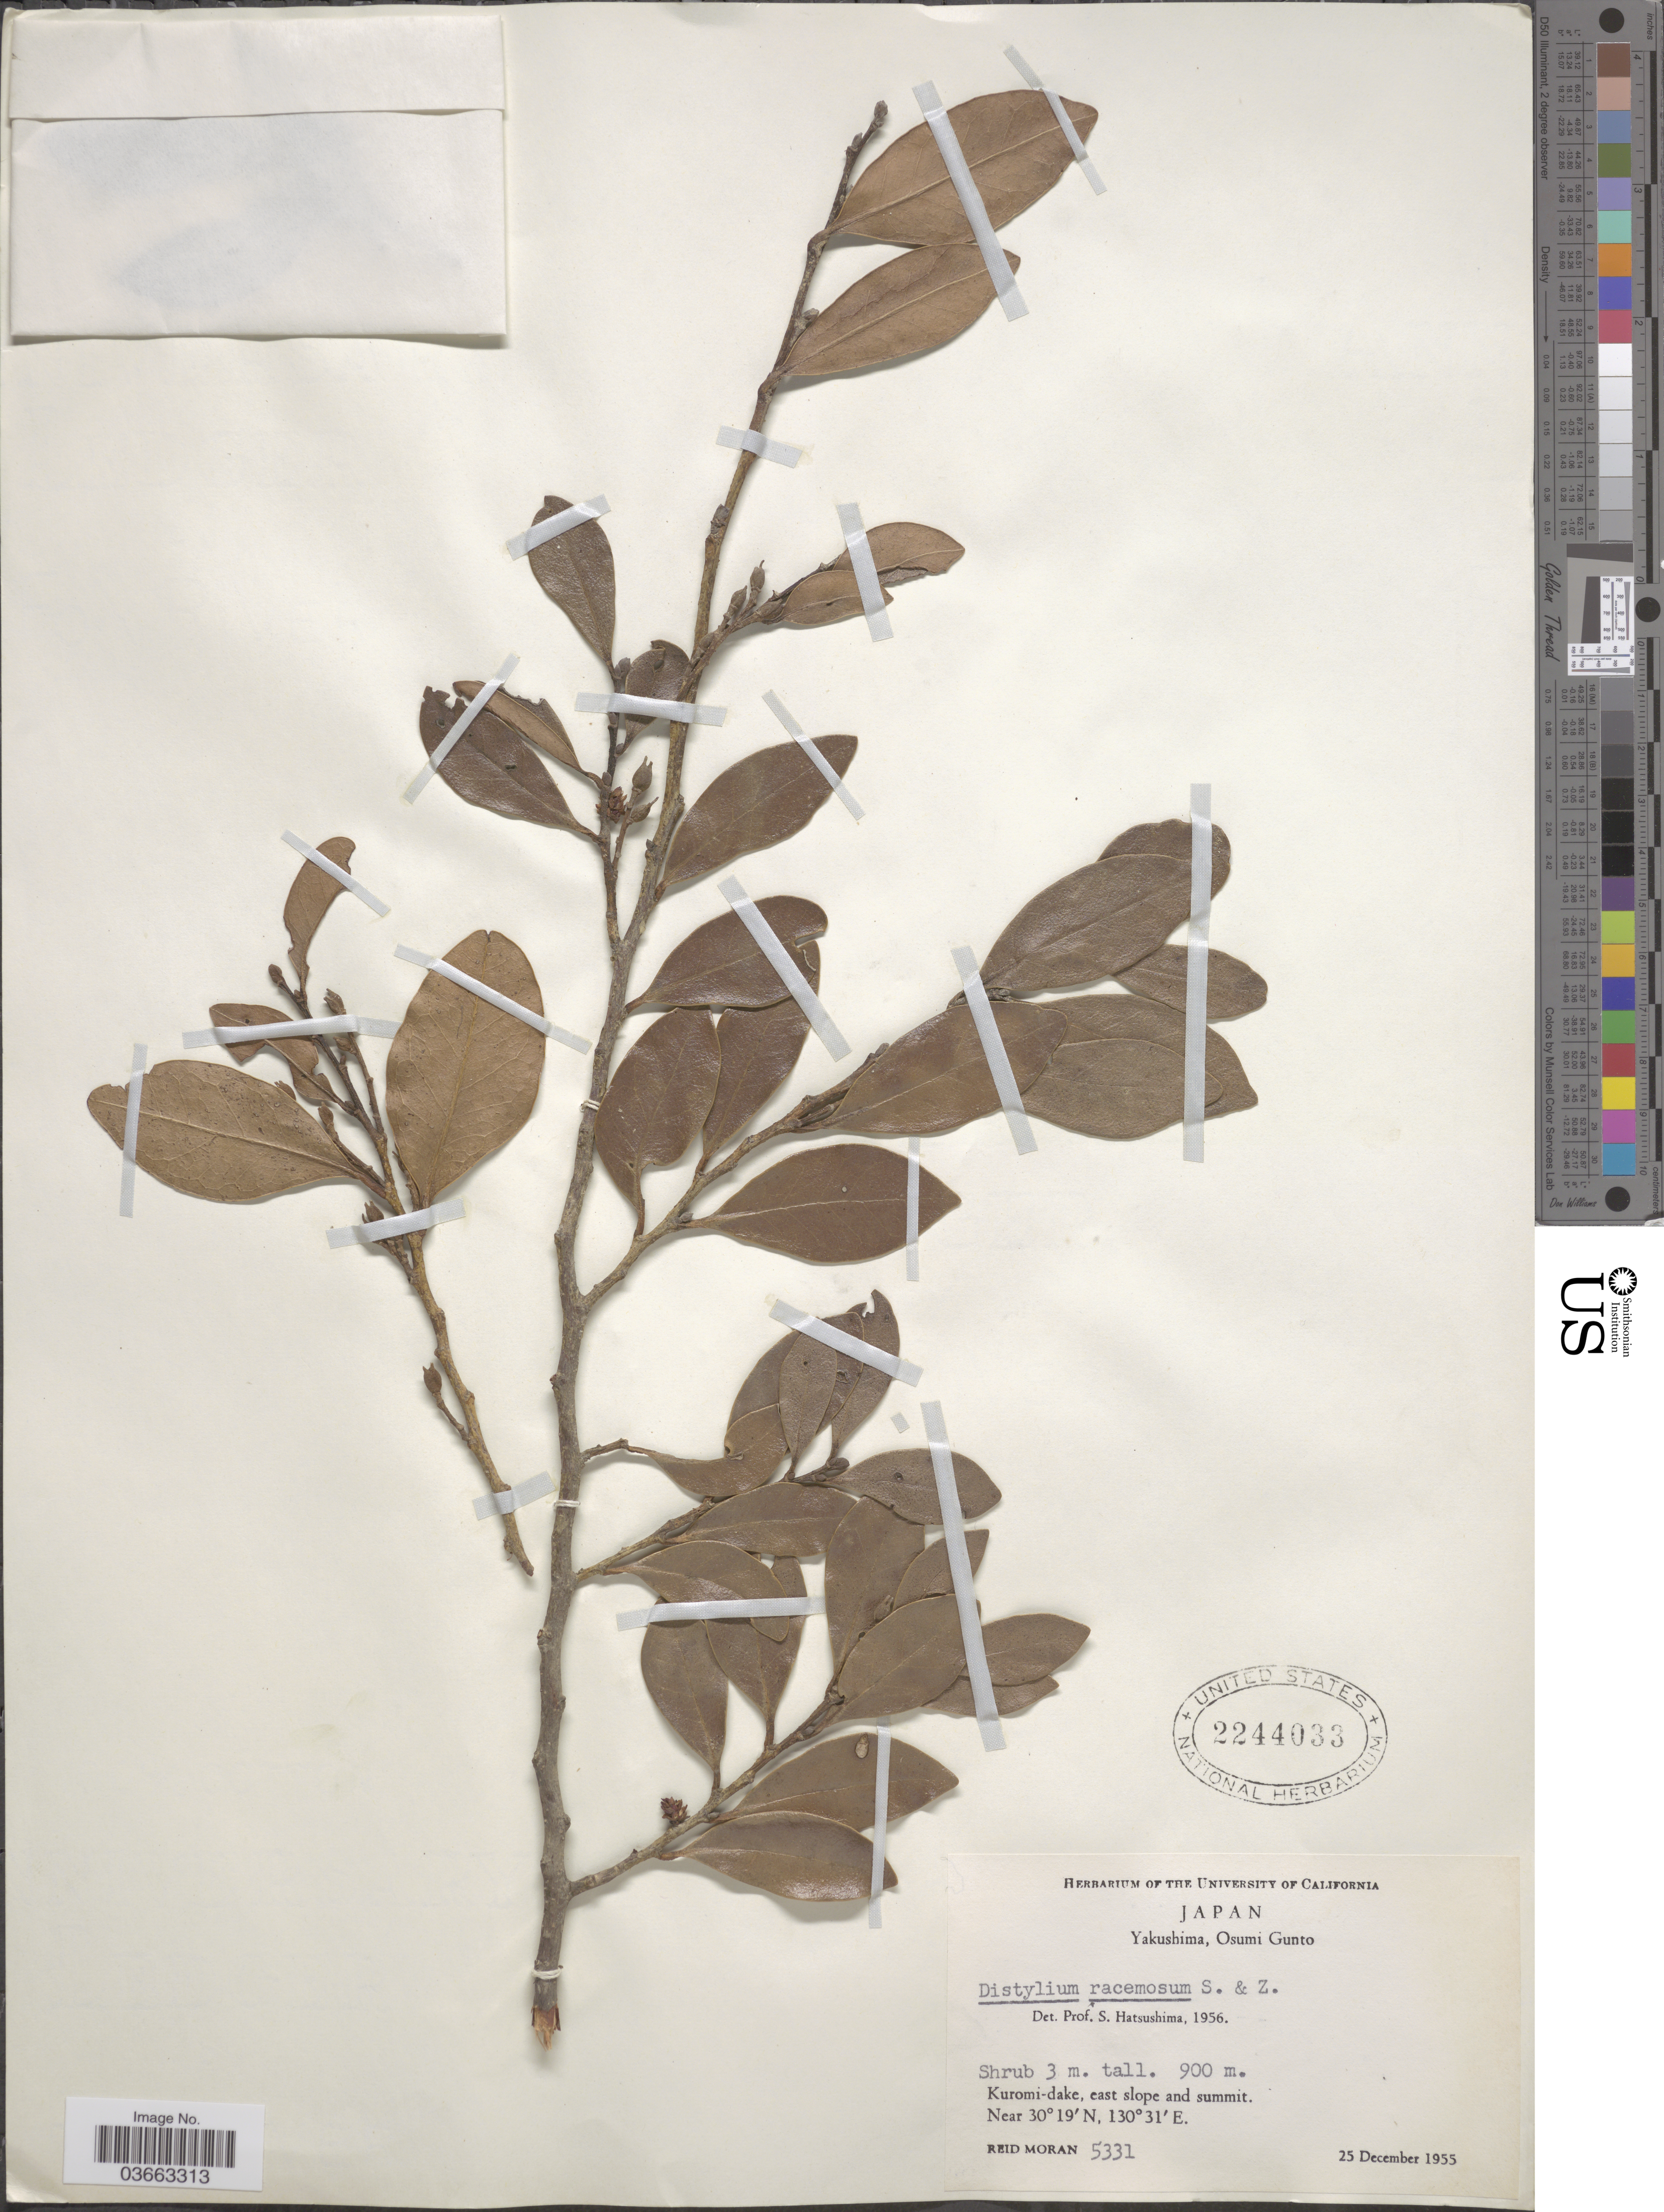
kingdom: Plantae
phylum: Tracheophyta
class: Magnoliopsida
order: Saxifragales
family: Hamamelidaceae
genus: Distylium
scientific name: Distylium racemosum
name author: Siebold & Zucc.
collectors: R. Moran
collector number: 5331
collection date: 1955-12-25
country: Japan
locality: Yakushima, Osumi Gunto. Kuromi-dake, east slope and summit.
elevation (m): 900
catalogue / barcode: US 2244033